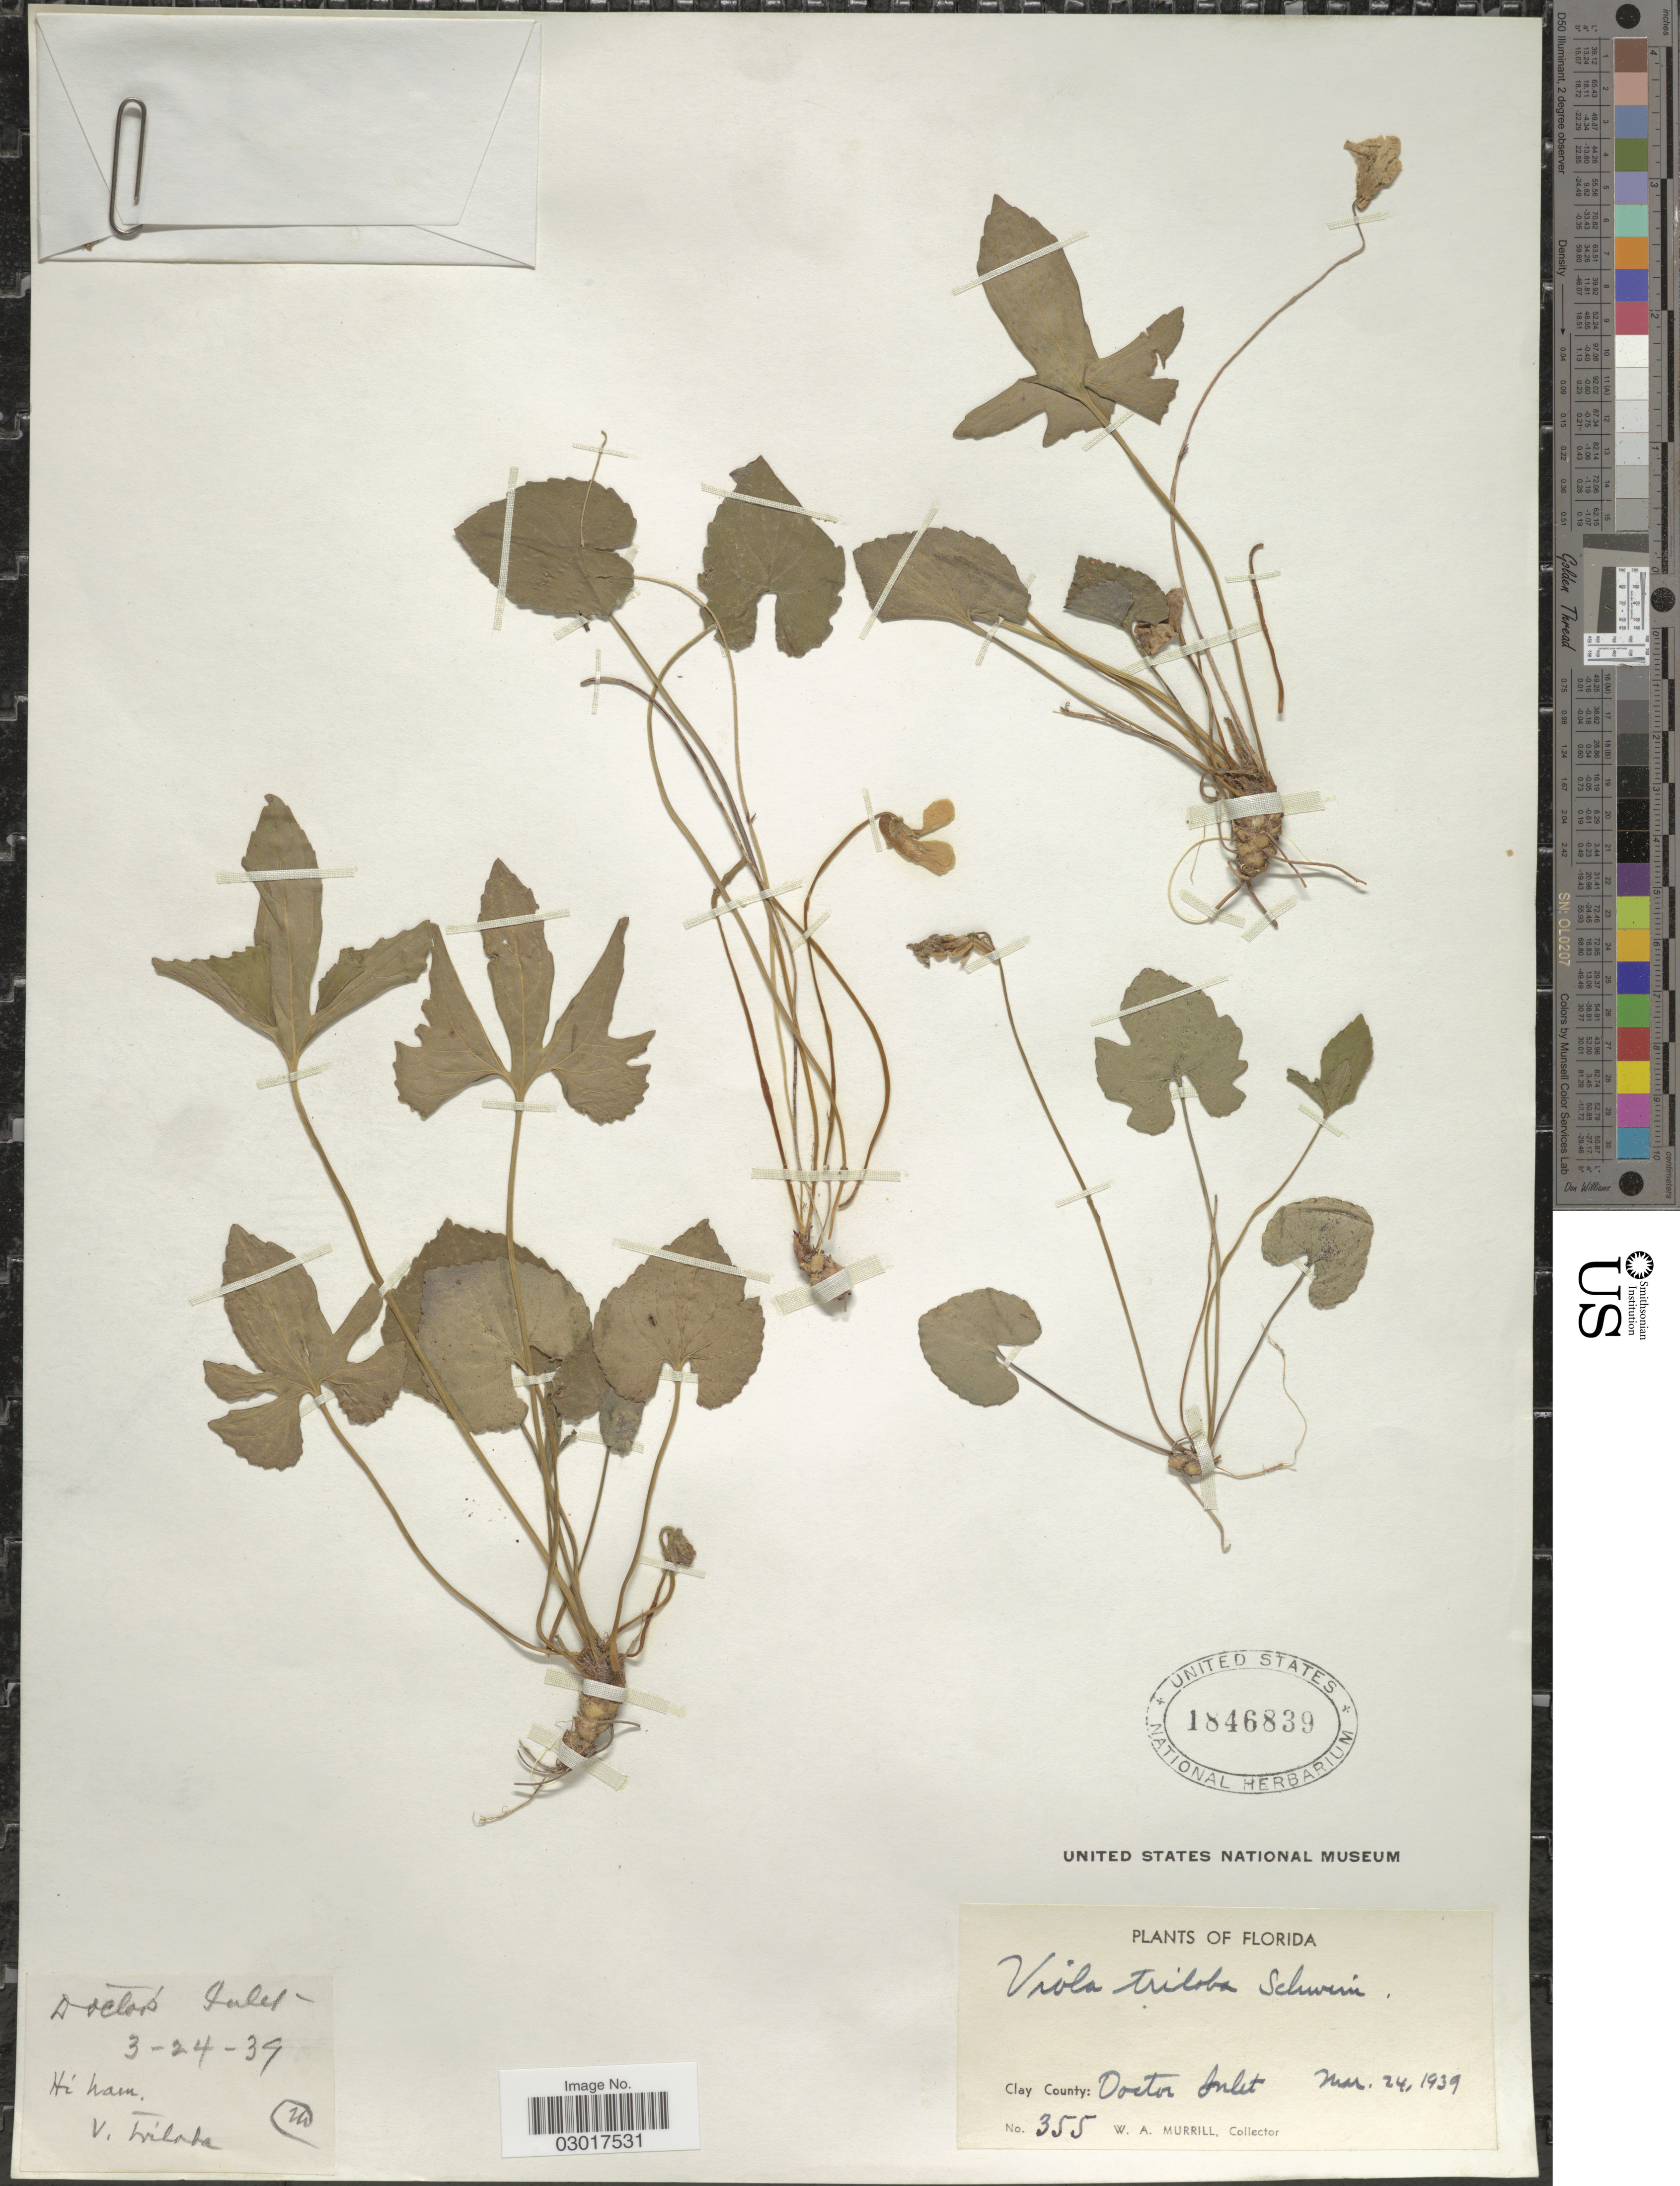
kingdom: Plantae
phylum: Tracheophyta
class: Magnoliopsida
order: Malpighiales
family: Violaceae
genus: Viola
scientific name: Viola triloba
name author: Schwein.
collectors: W. A. Murrill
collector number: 355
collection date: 1939-03-24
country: United States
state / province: Florida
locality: Clay County: Doctor Inlet.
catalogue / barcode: US 1846839